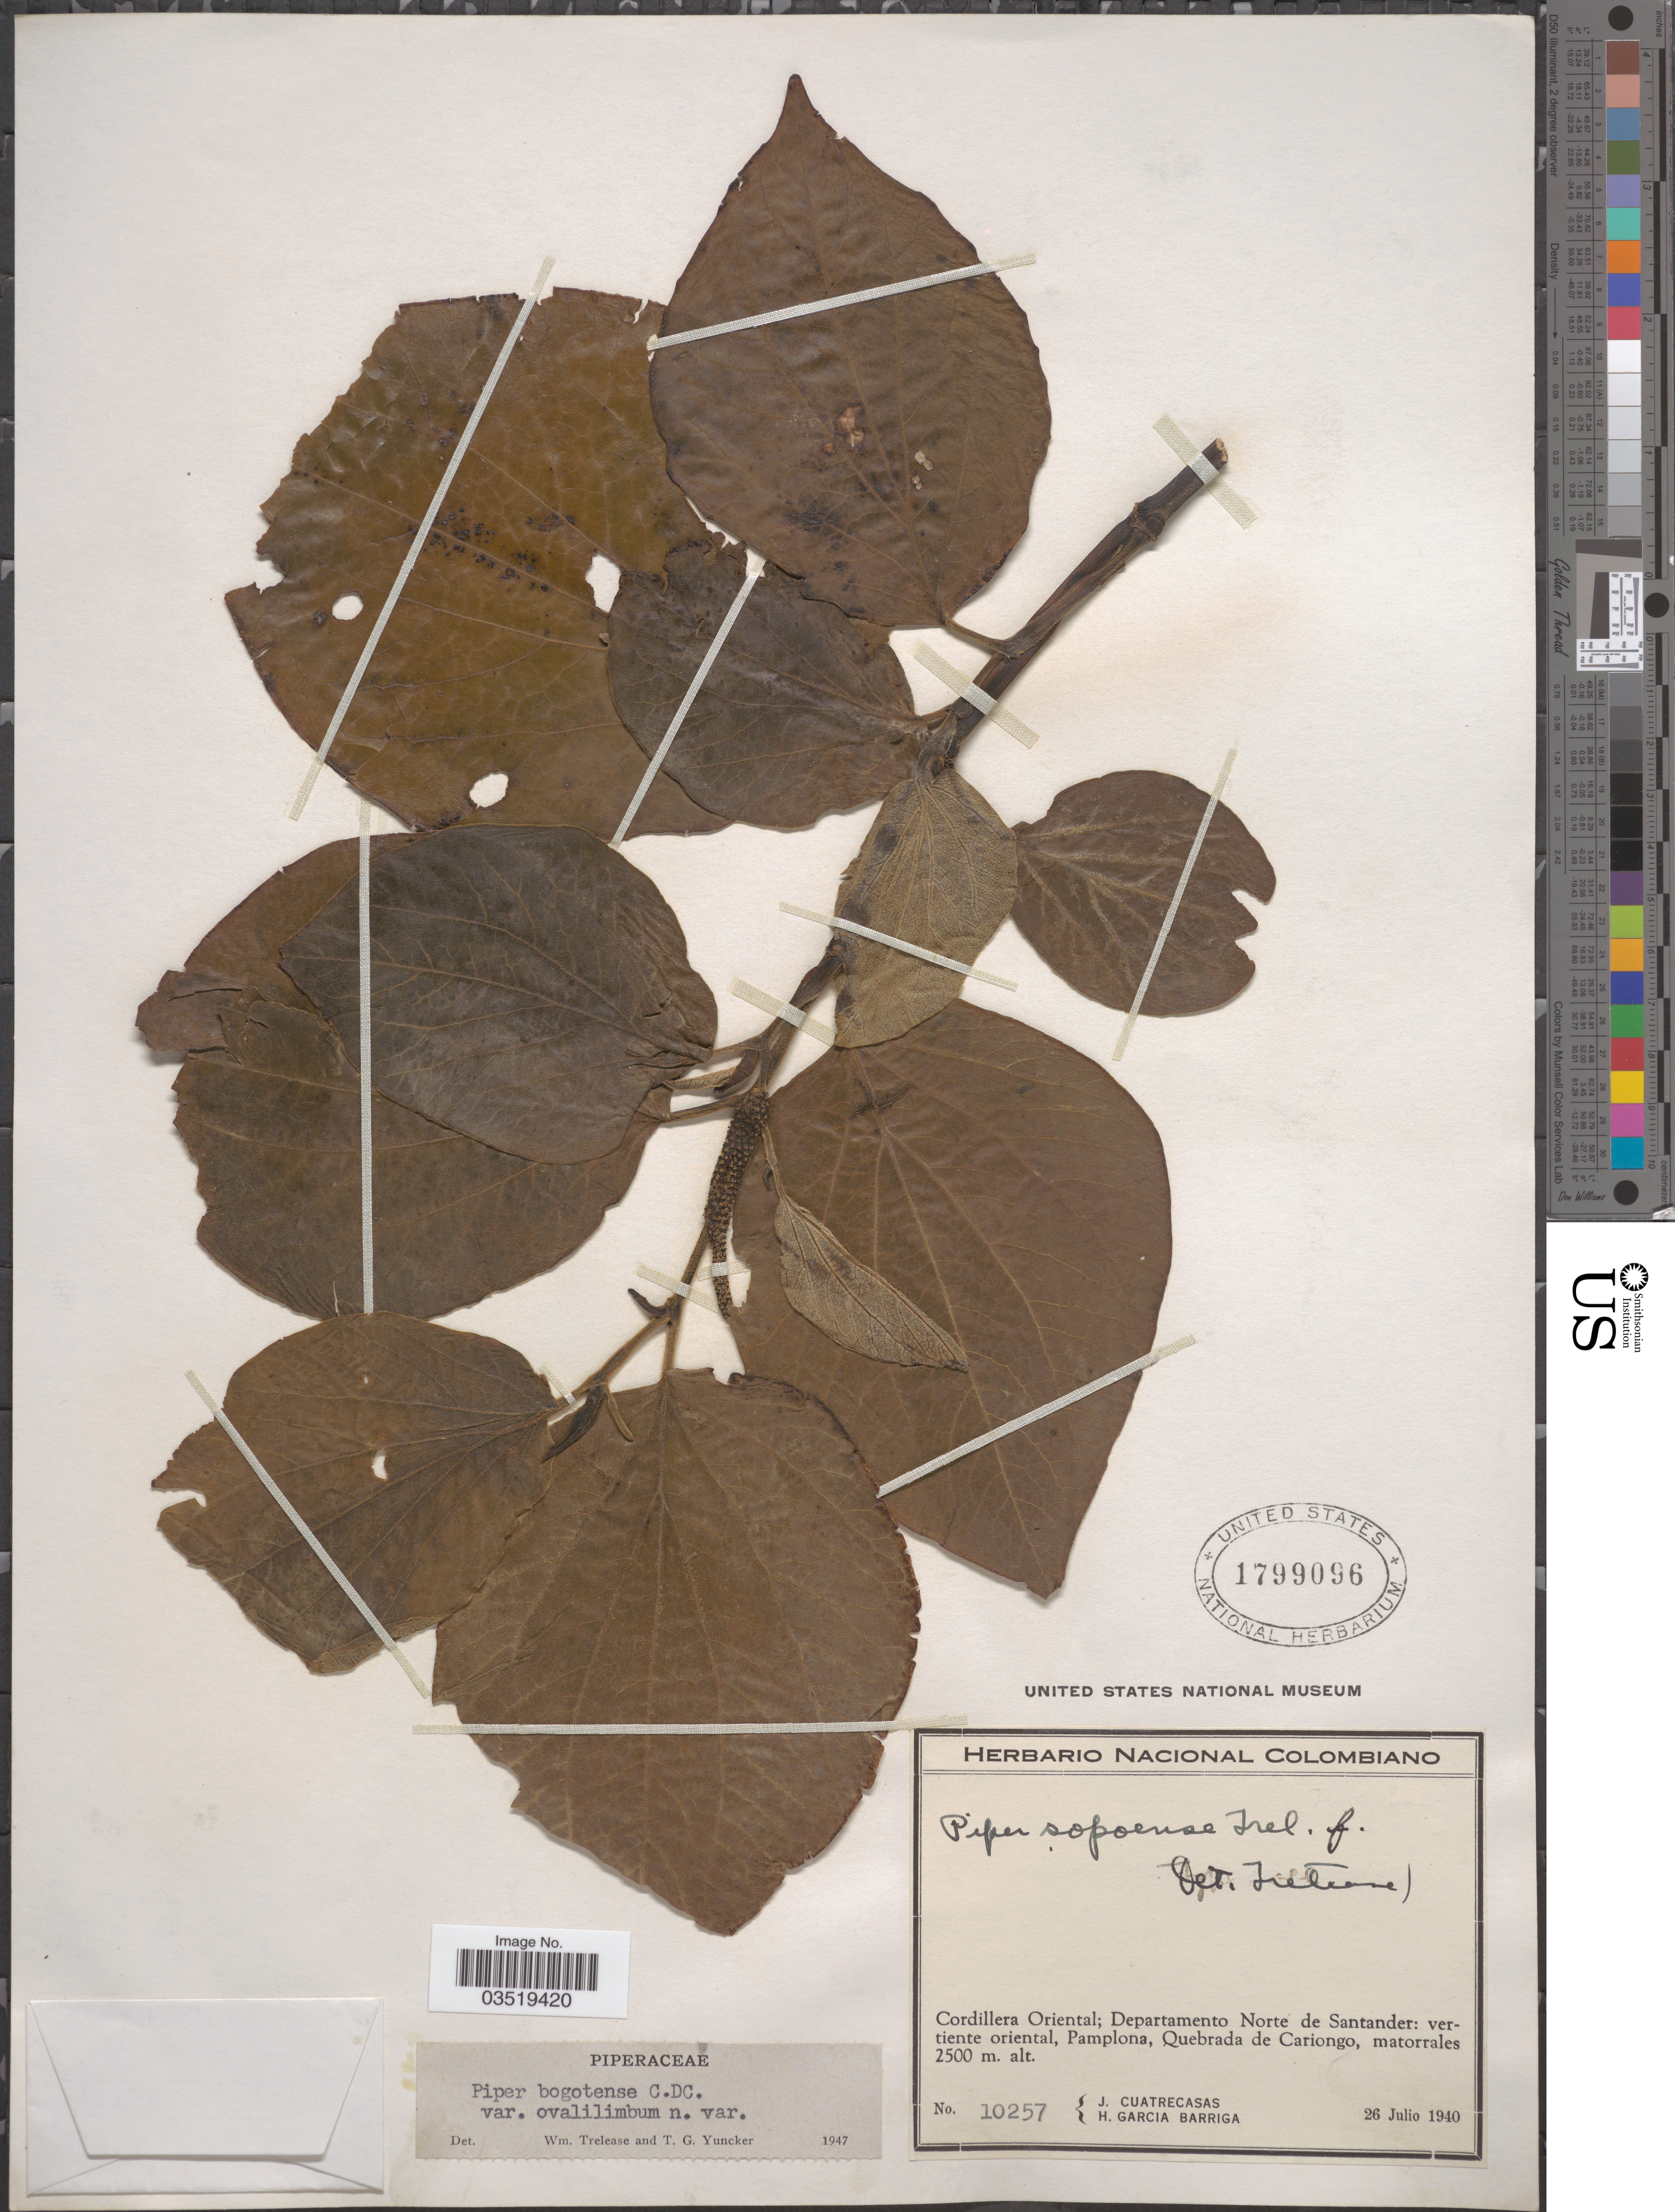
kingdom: Plantae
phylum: Tracheophyta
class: Magnoliopsida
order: Piperales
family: Piperaceae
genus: Piper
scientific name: Piper bogotense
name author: C. DC.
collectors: J. Cuatrecasas & H. García Barriga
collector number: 10257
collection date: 1940-07-26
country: Colombia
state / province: Norte de Santander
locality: Cordillera Oriental; Departamento Norte de Santander; vertiente oriental, Pamplona, Quebrada de Cariongo.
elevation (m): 2500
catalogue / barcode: US 1799096